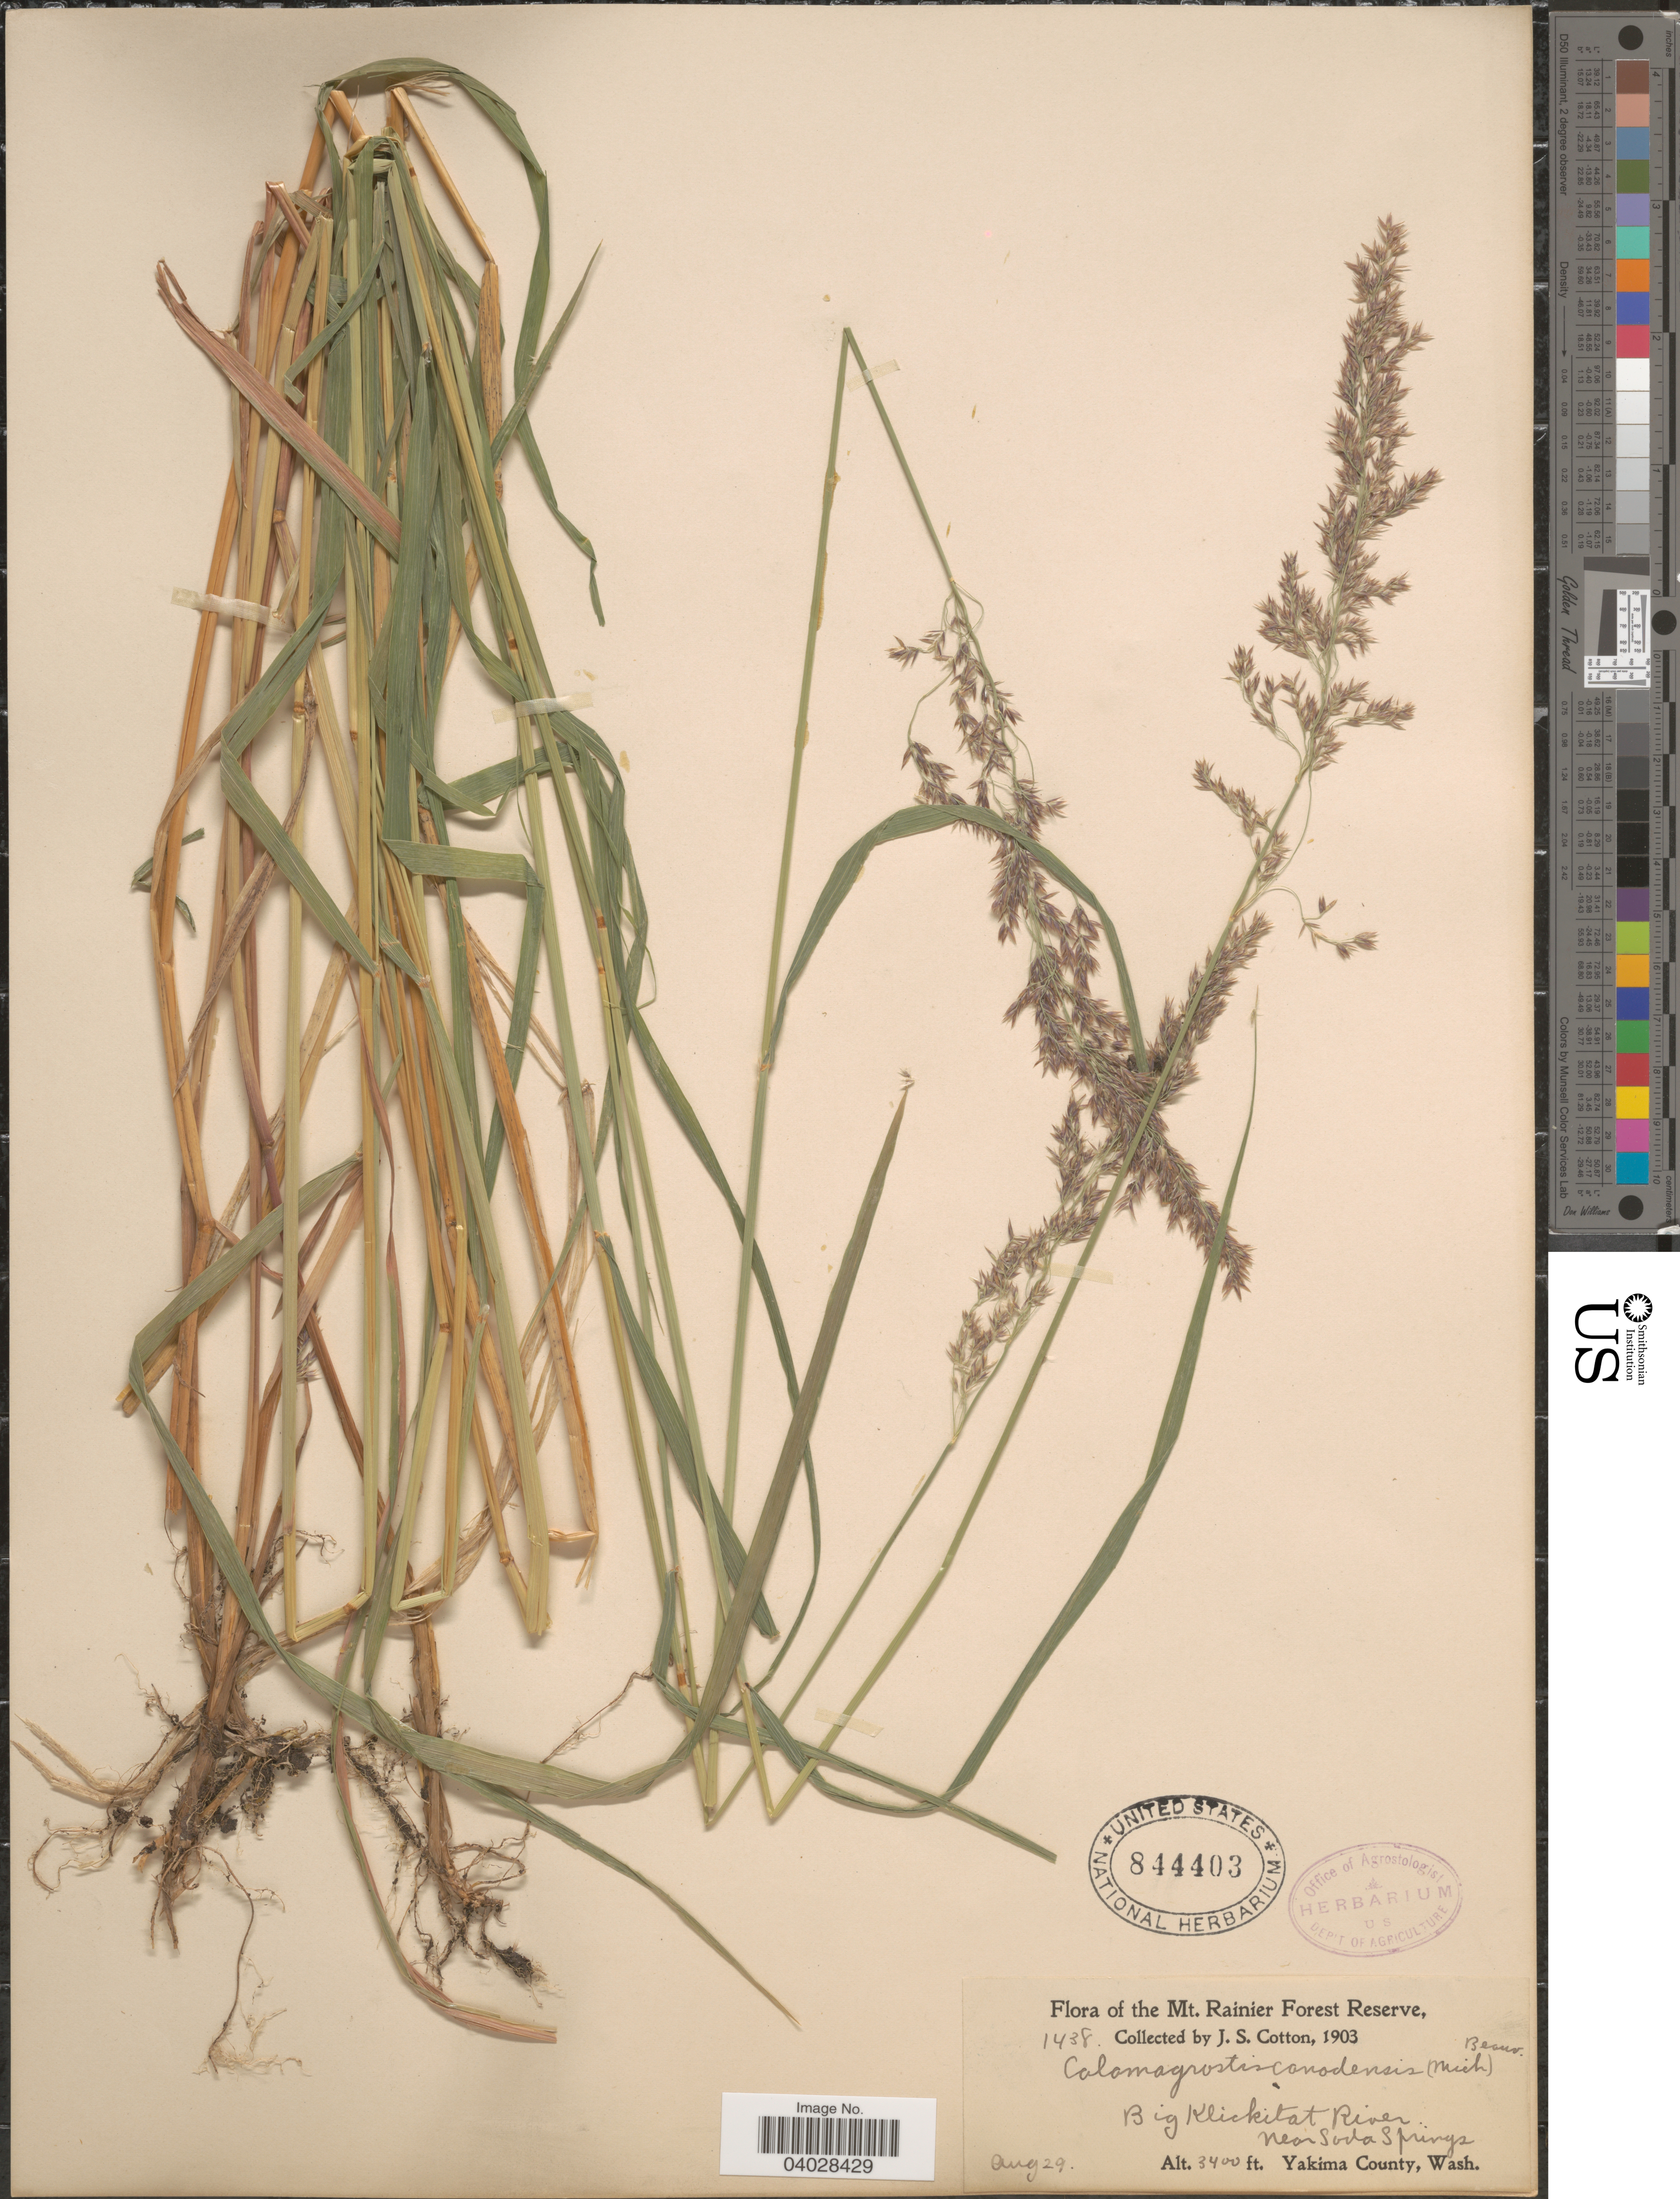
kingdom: Plantae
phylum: Tracheophyta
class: Liliopsida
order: Poales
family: Poaceae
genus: Calamagrostis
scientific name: Calamagrostis canadensis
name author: (Michx.) P. Beauv.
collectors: J. S. Cotton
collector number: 1438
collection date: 1903-08-29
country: United States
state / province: Washington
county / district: Yakima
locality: The Mt. Rainier Forest Reserve. Big Klickitat River. Near Soda Springs. Yakima County.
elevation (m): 1036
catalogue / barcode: US 844403